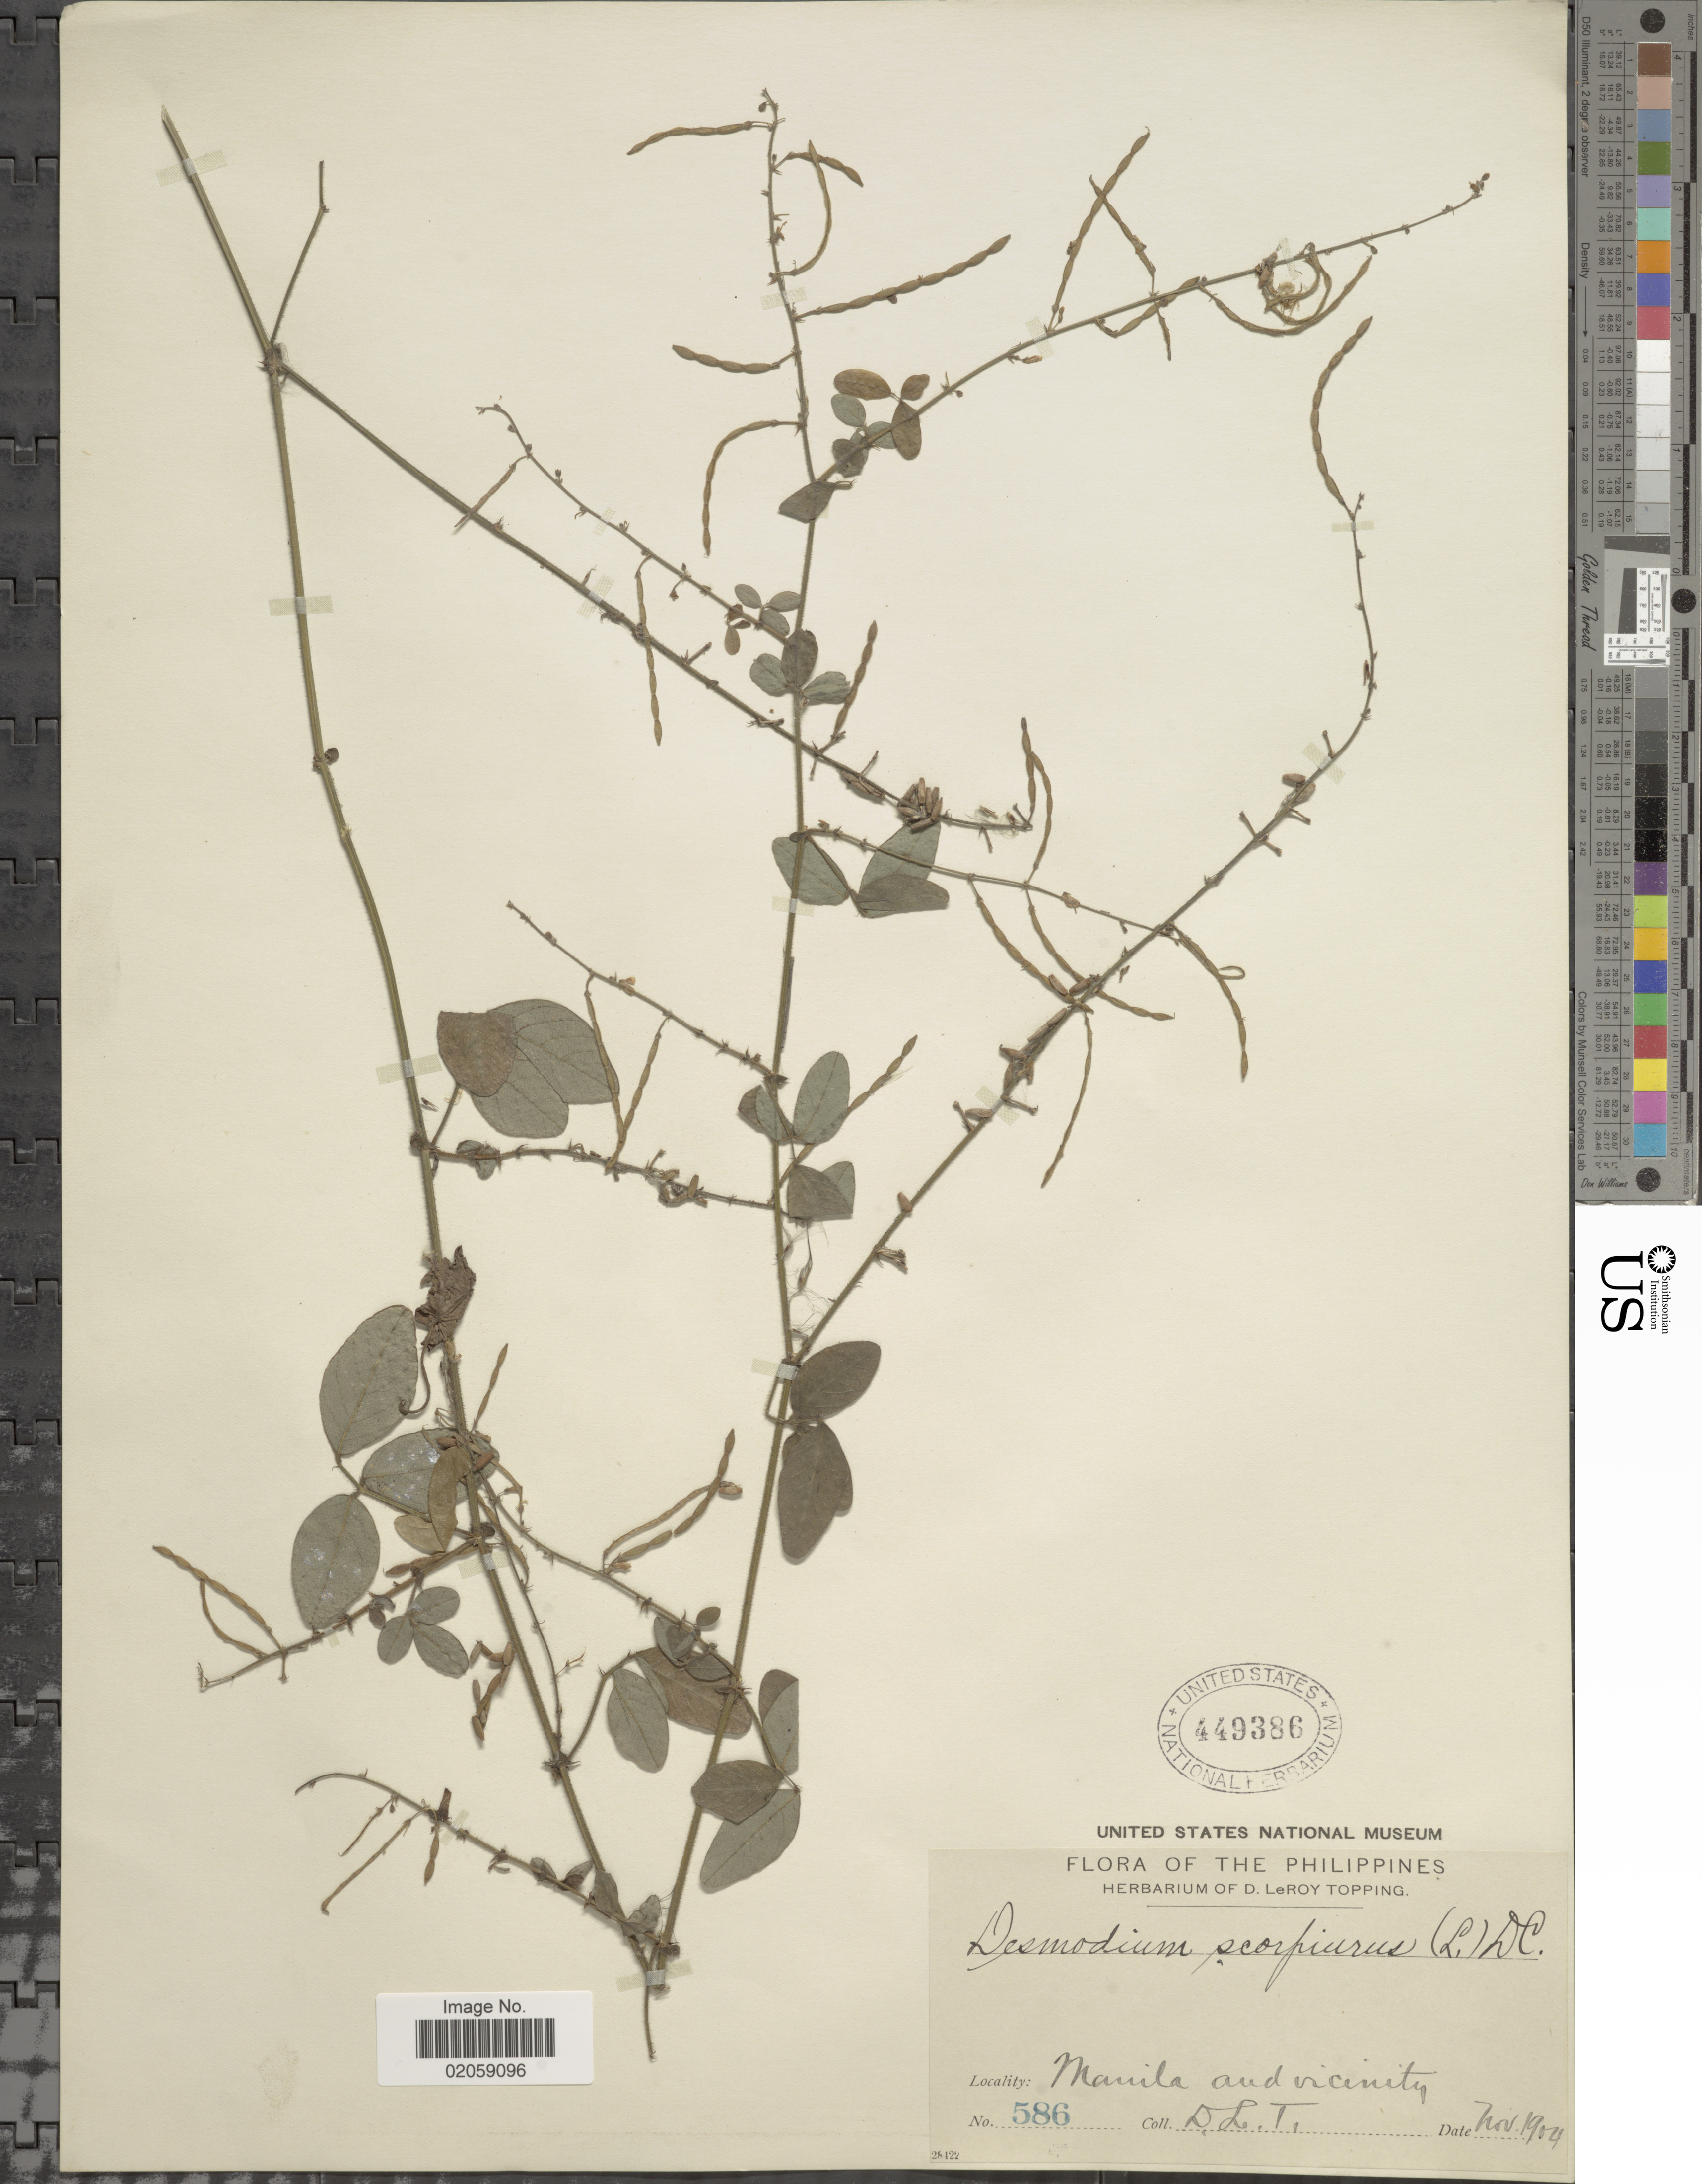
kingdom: Plantae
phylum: Tracheophyta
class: Magnoliopsida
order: Fabales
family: Fabaceae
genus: Desmodium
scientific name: Desmodium scorpiurus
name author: (Sw.) Desv. ex DC.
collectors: D. L. Topping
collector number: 586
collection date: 1904-11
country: Philippines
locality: Manila and vicinity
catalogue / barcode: US 449386